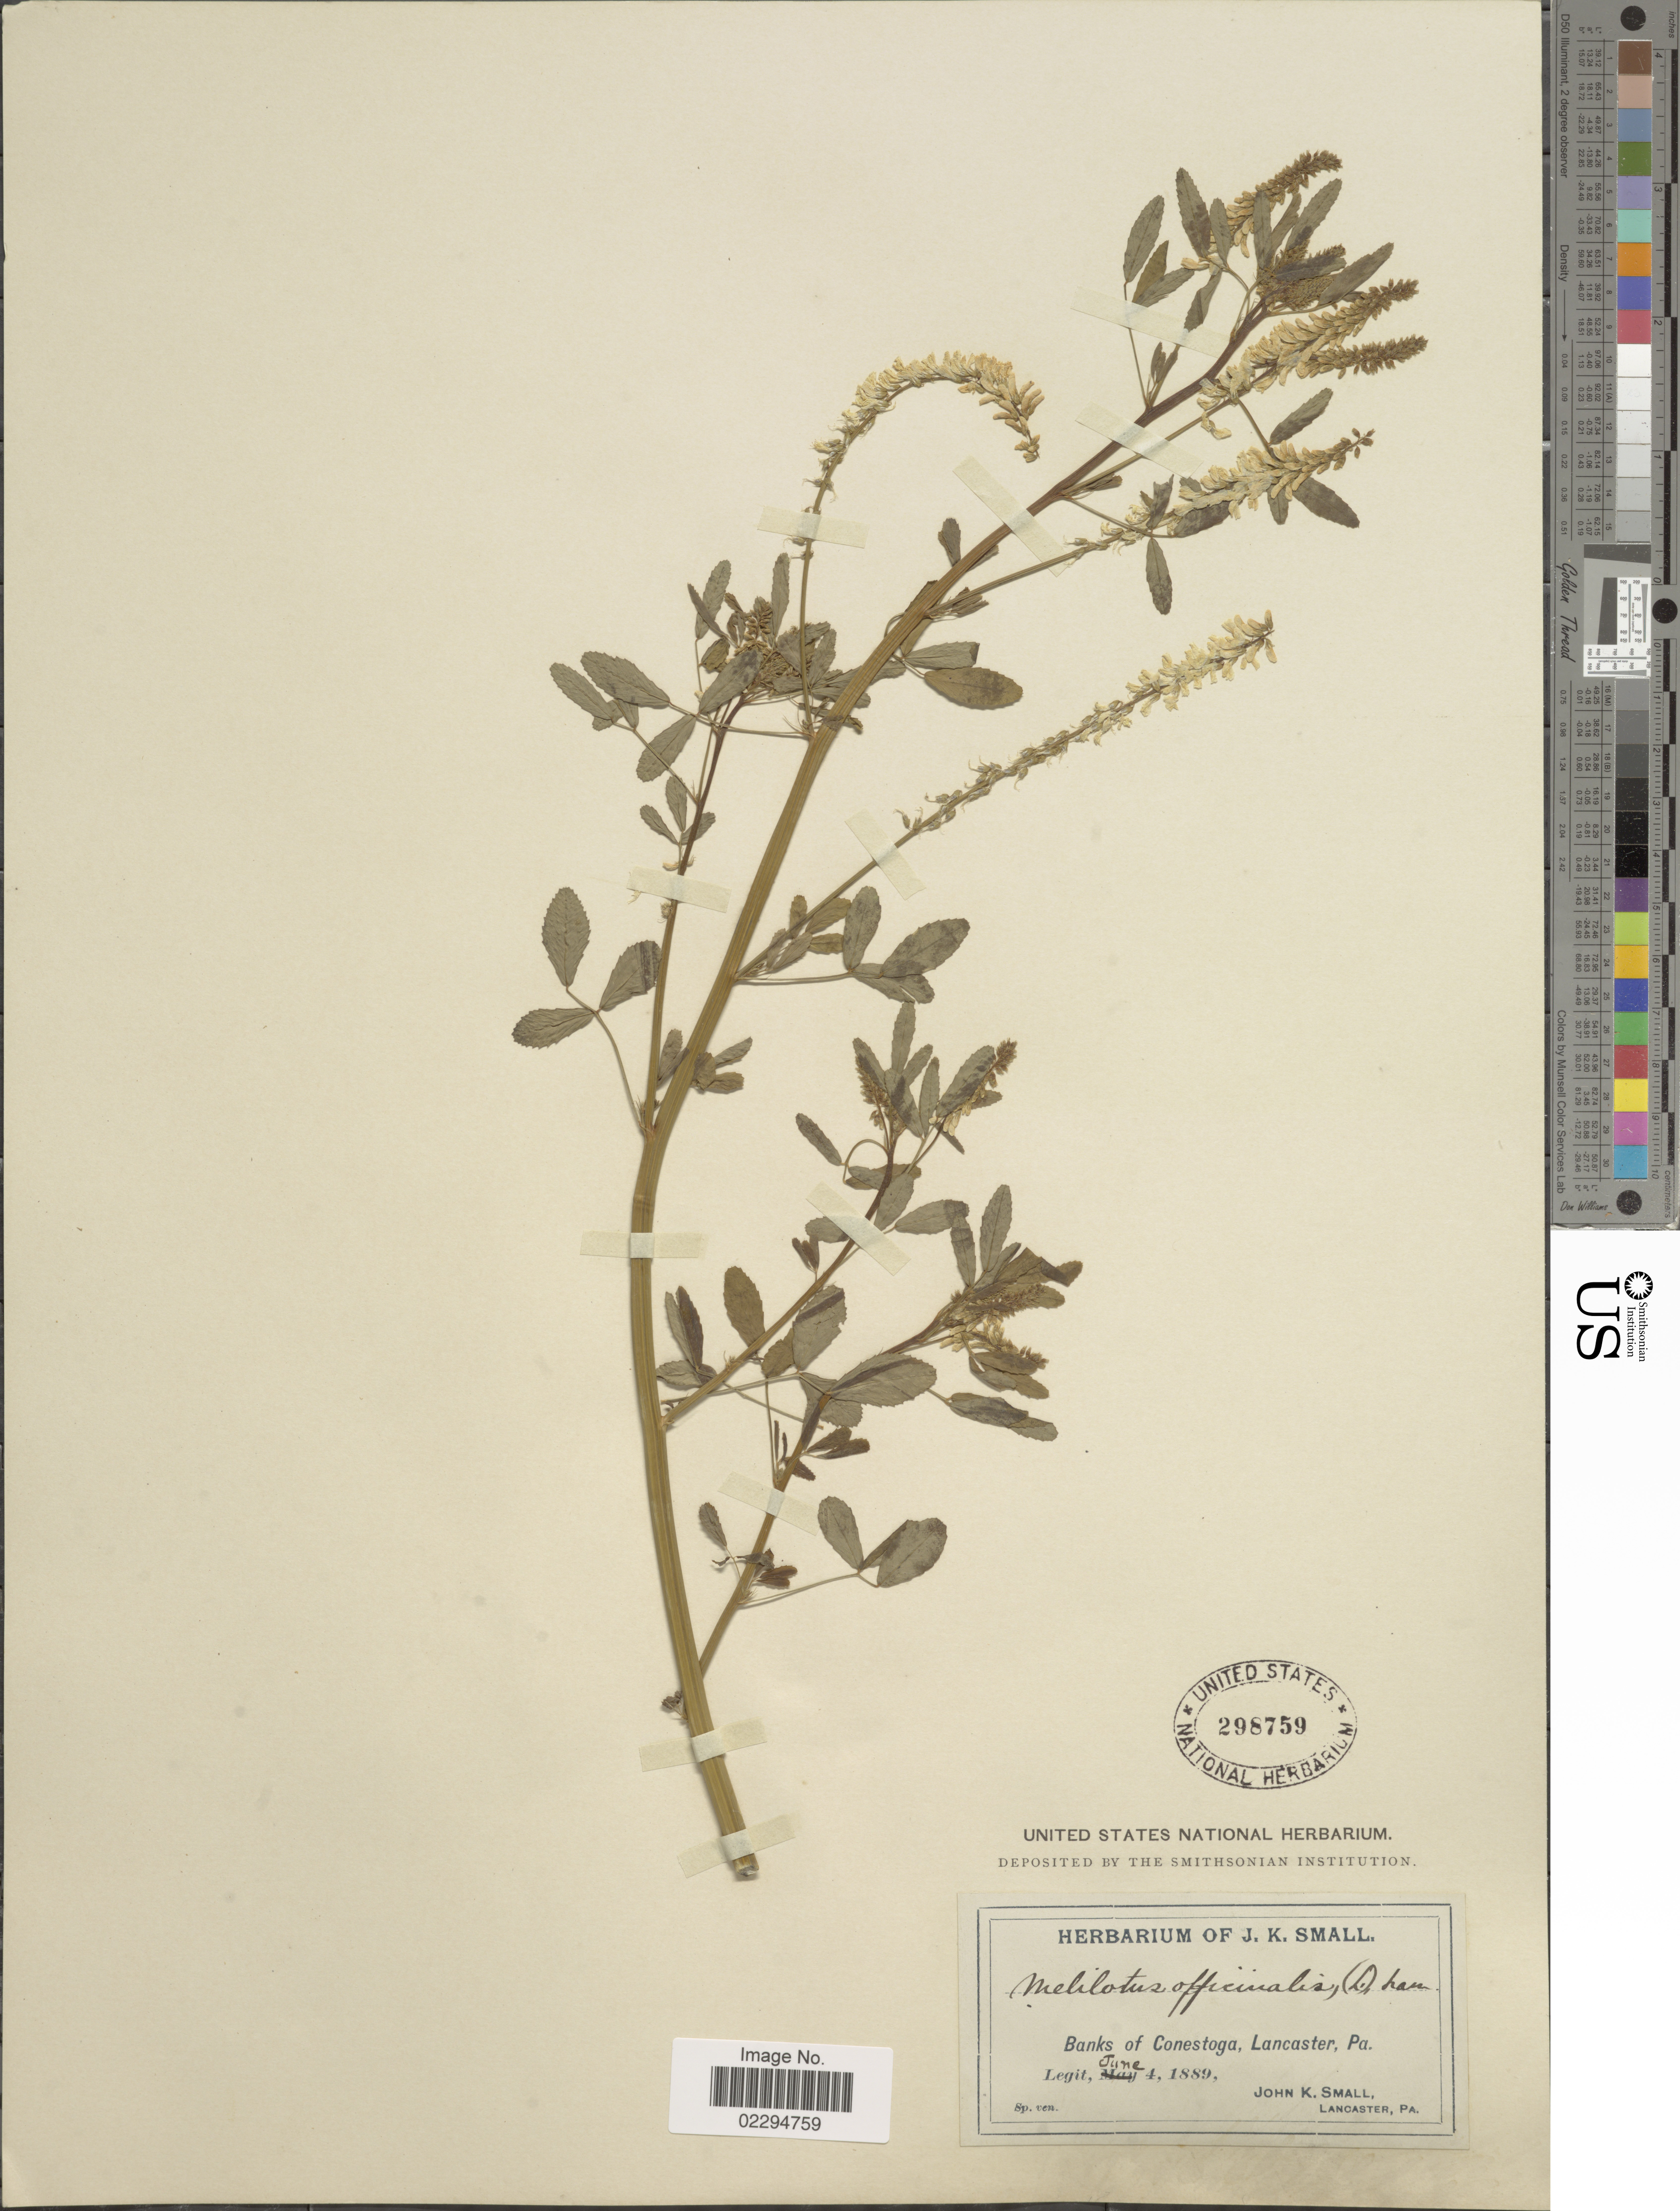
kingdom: Plantae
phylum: Tracheophyta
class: Magnoliopsida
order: Fabales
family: Fabaceae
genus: Melilotus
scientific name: Melilotus officinalis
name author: (L.) Lam.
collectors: J. K. Small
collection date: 1889-06-04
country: United States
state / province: Pennsylvania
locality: Banks of Conestoga, Lancaster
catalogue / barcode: US 298759